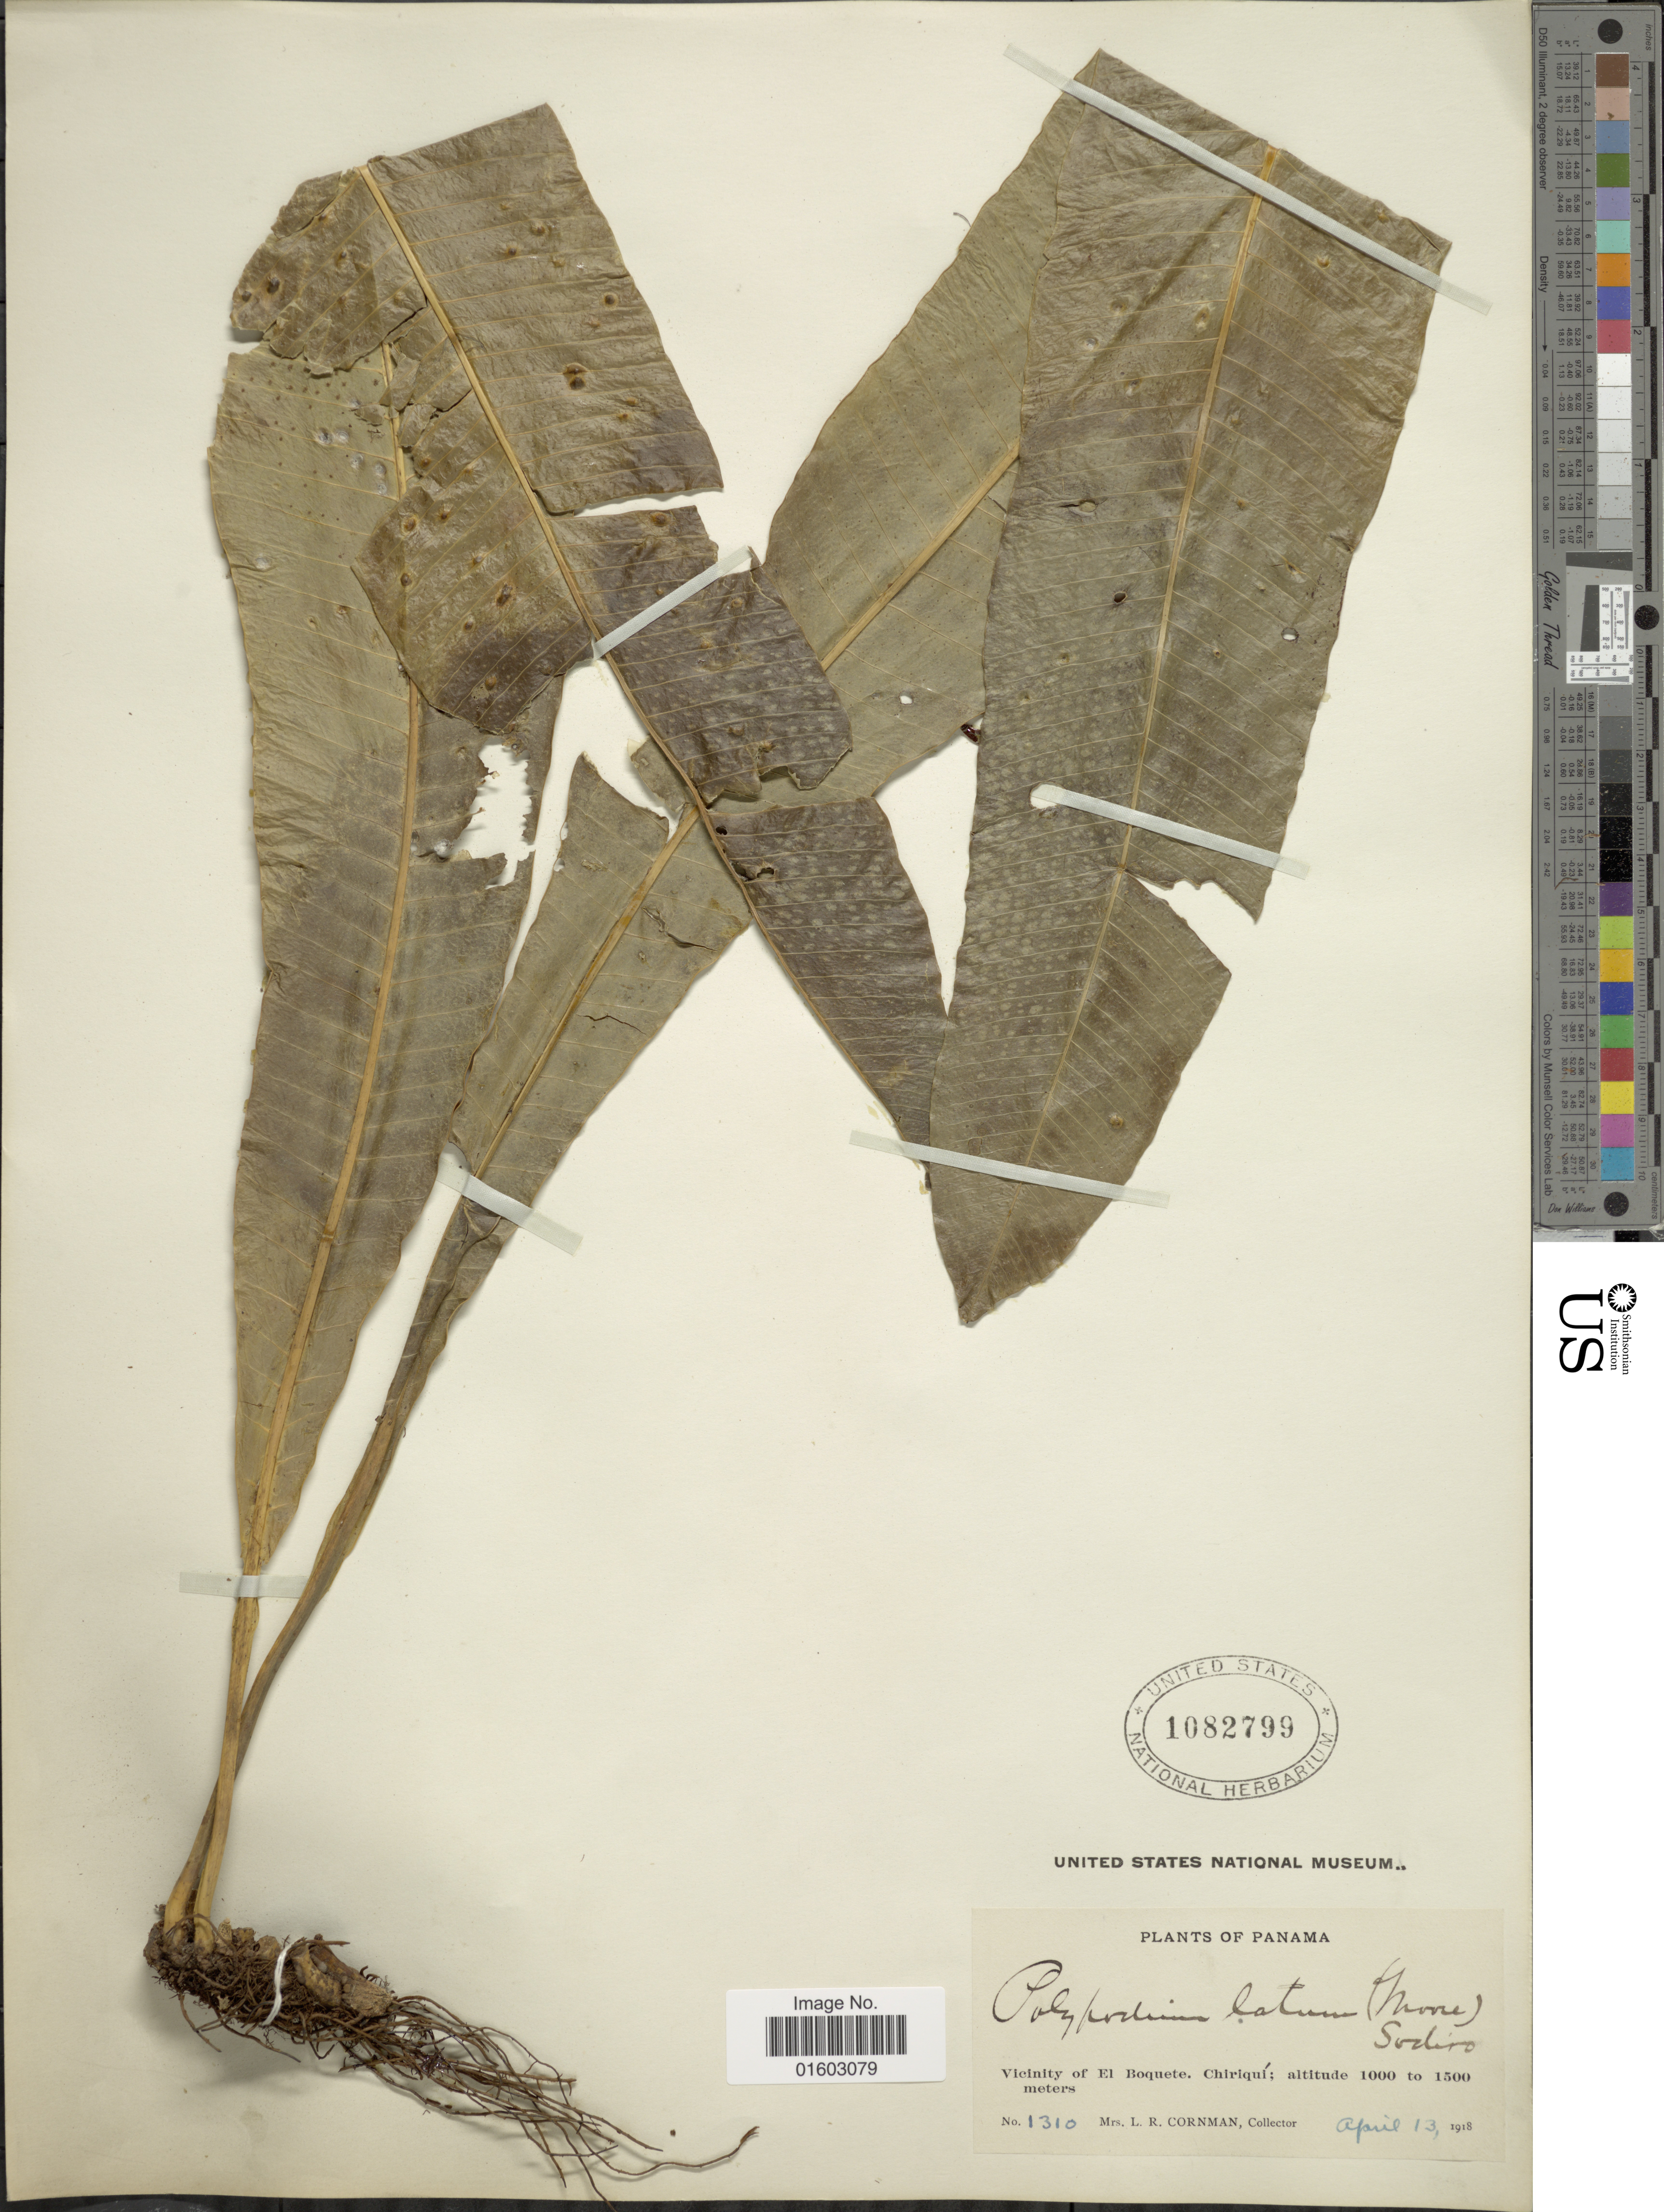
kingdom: Plantae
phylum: Tracheophyta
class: Polypodiopsida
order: Polypodiales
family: Polypodiaceae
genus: Campyloneurum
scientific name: Campyloneurum latum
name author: T. Moore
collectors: L. Cornman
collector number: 1310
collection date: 1918-04-13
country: Panama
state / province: Chiriqui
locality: Vicinity of El Boquete, Chiriqui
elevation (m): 1000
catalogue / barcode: US 1082799